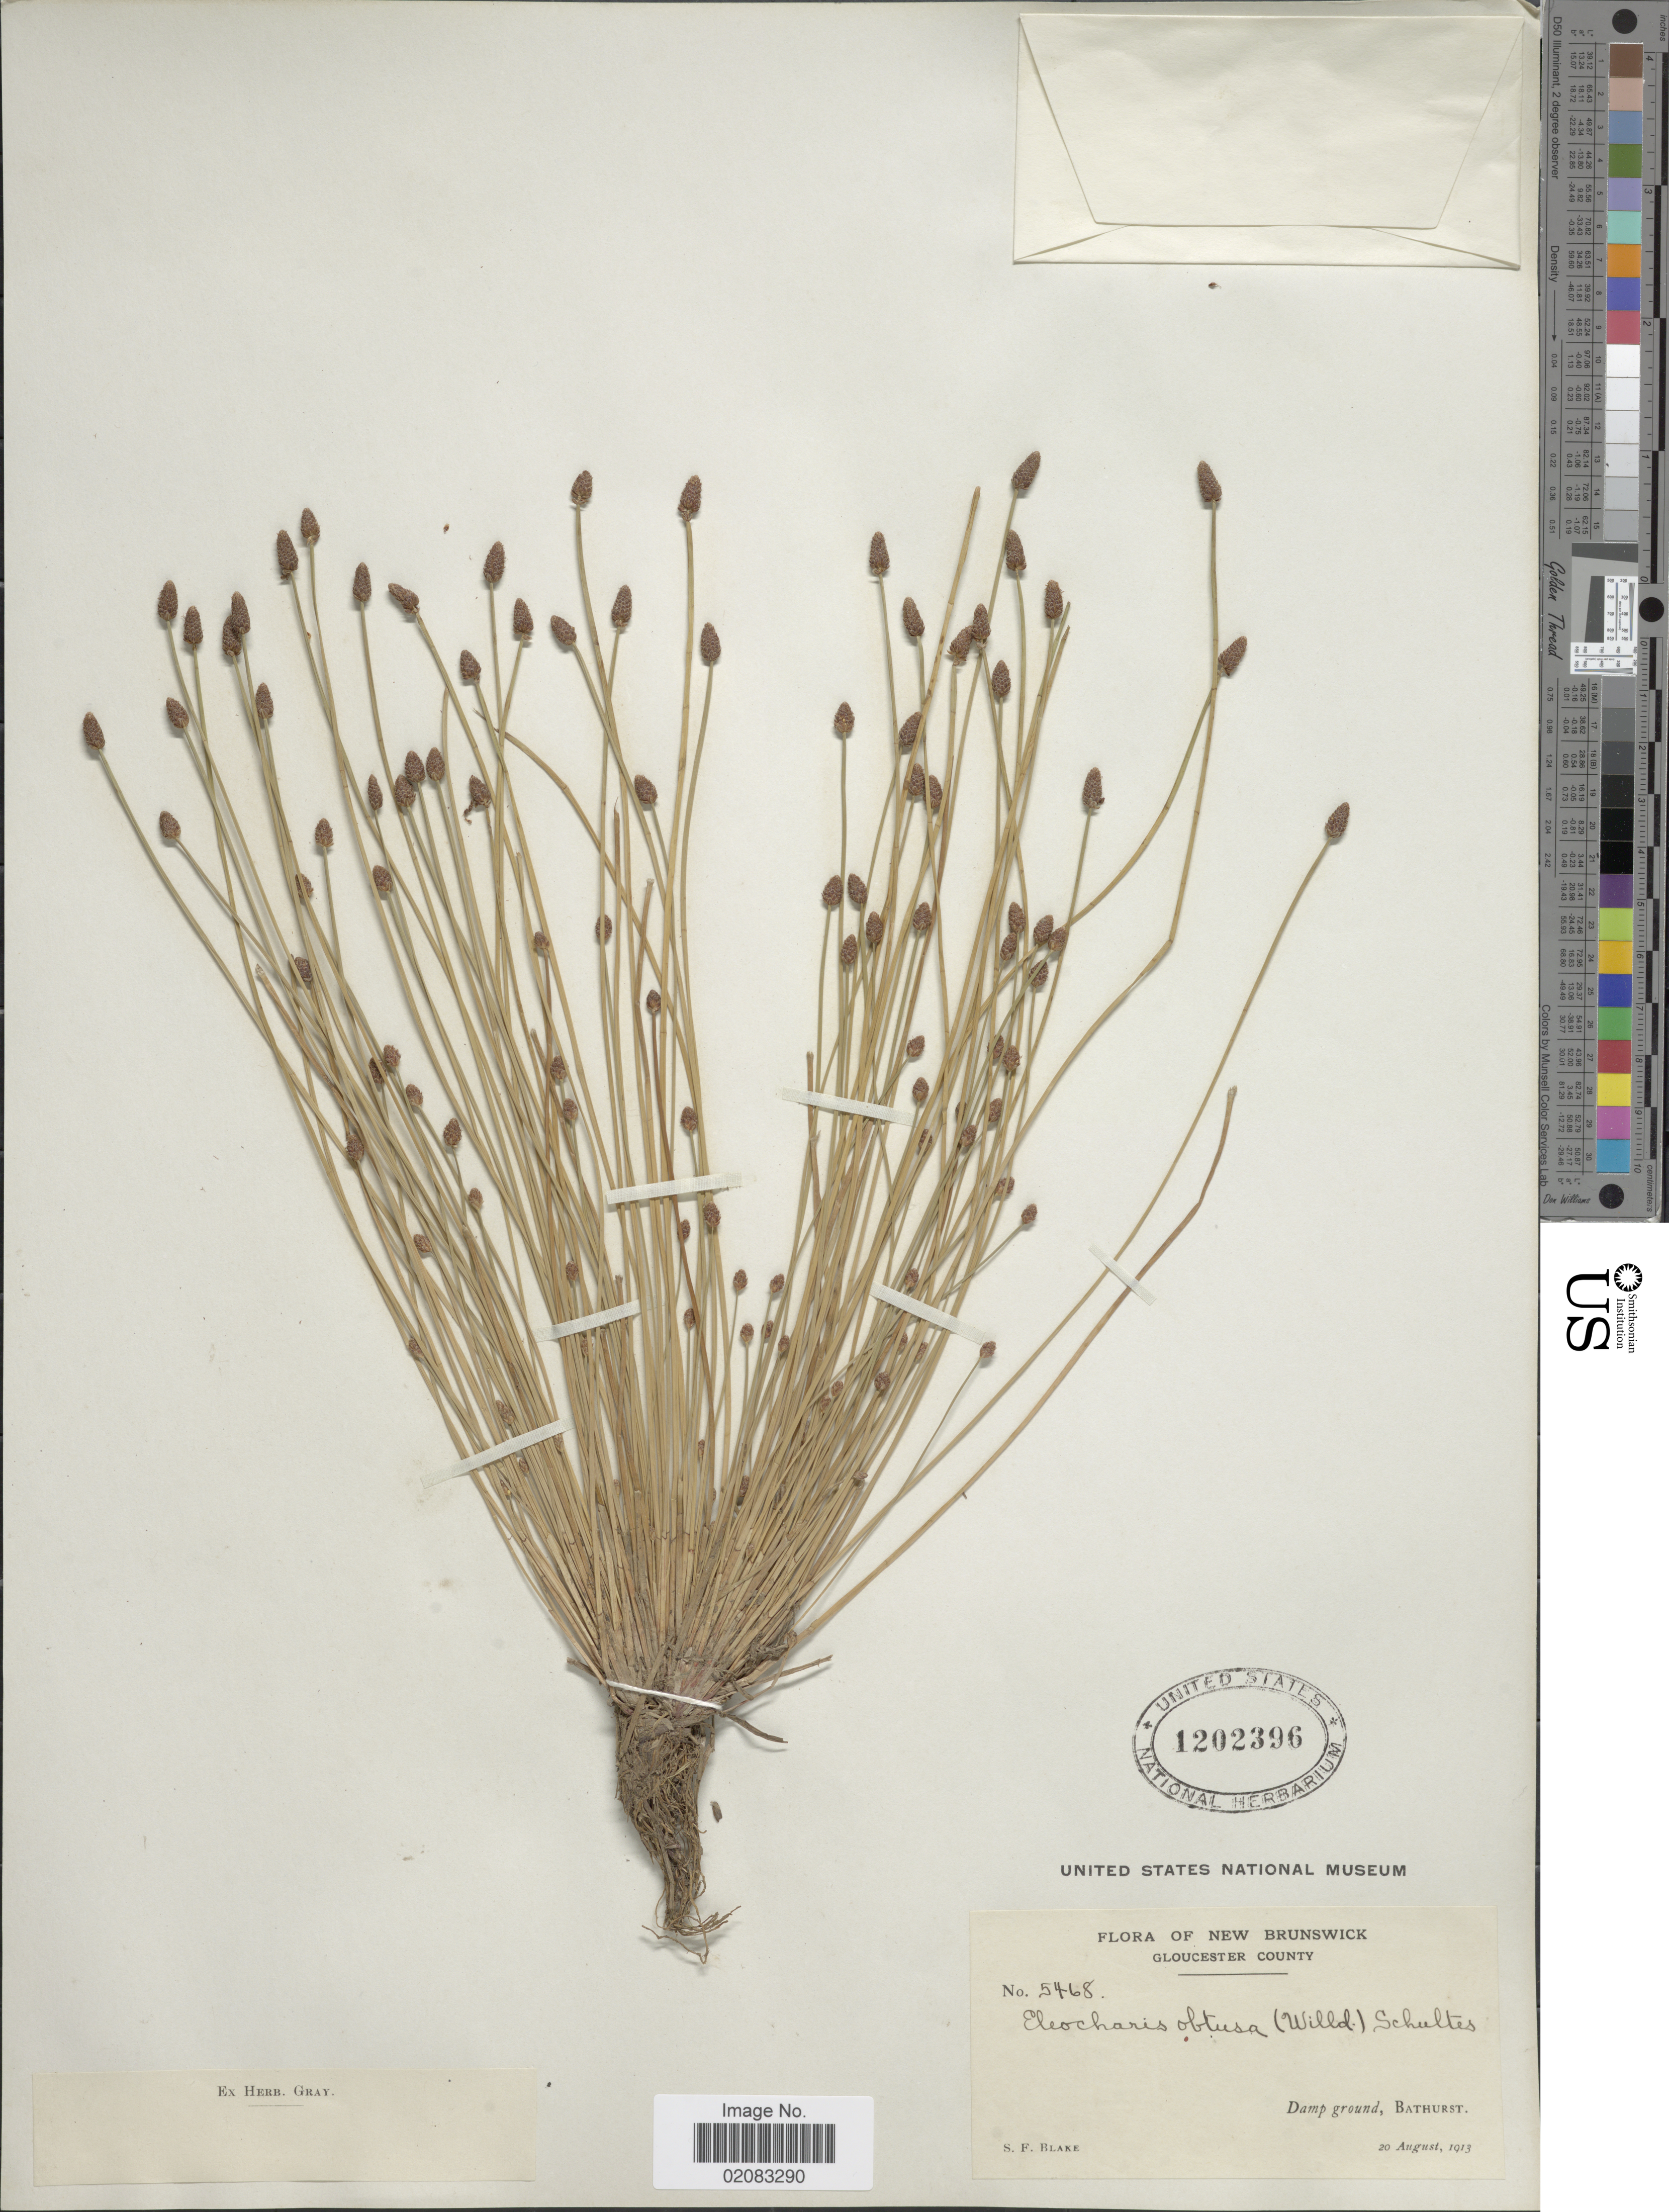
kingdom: Plantae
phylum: Tracheophyta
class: Liliopsida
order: Poales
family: Cyperaceae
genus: Eleocharis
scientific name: Eleocharis obtusa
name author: (Willd.) Schult.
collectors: S. Blake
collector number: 5468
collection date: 1913-08-20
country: Canada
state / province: New Brunswick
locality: Gloucester County, Damp ground, Bathurst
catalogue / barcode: US 1202396